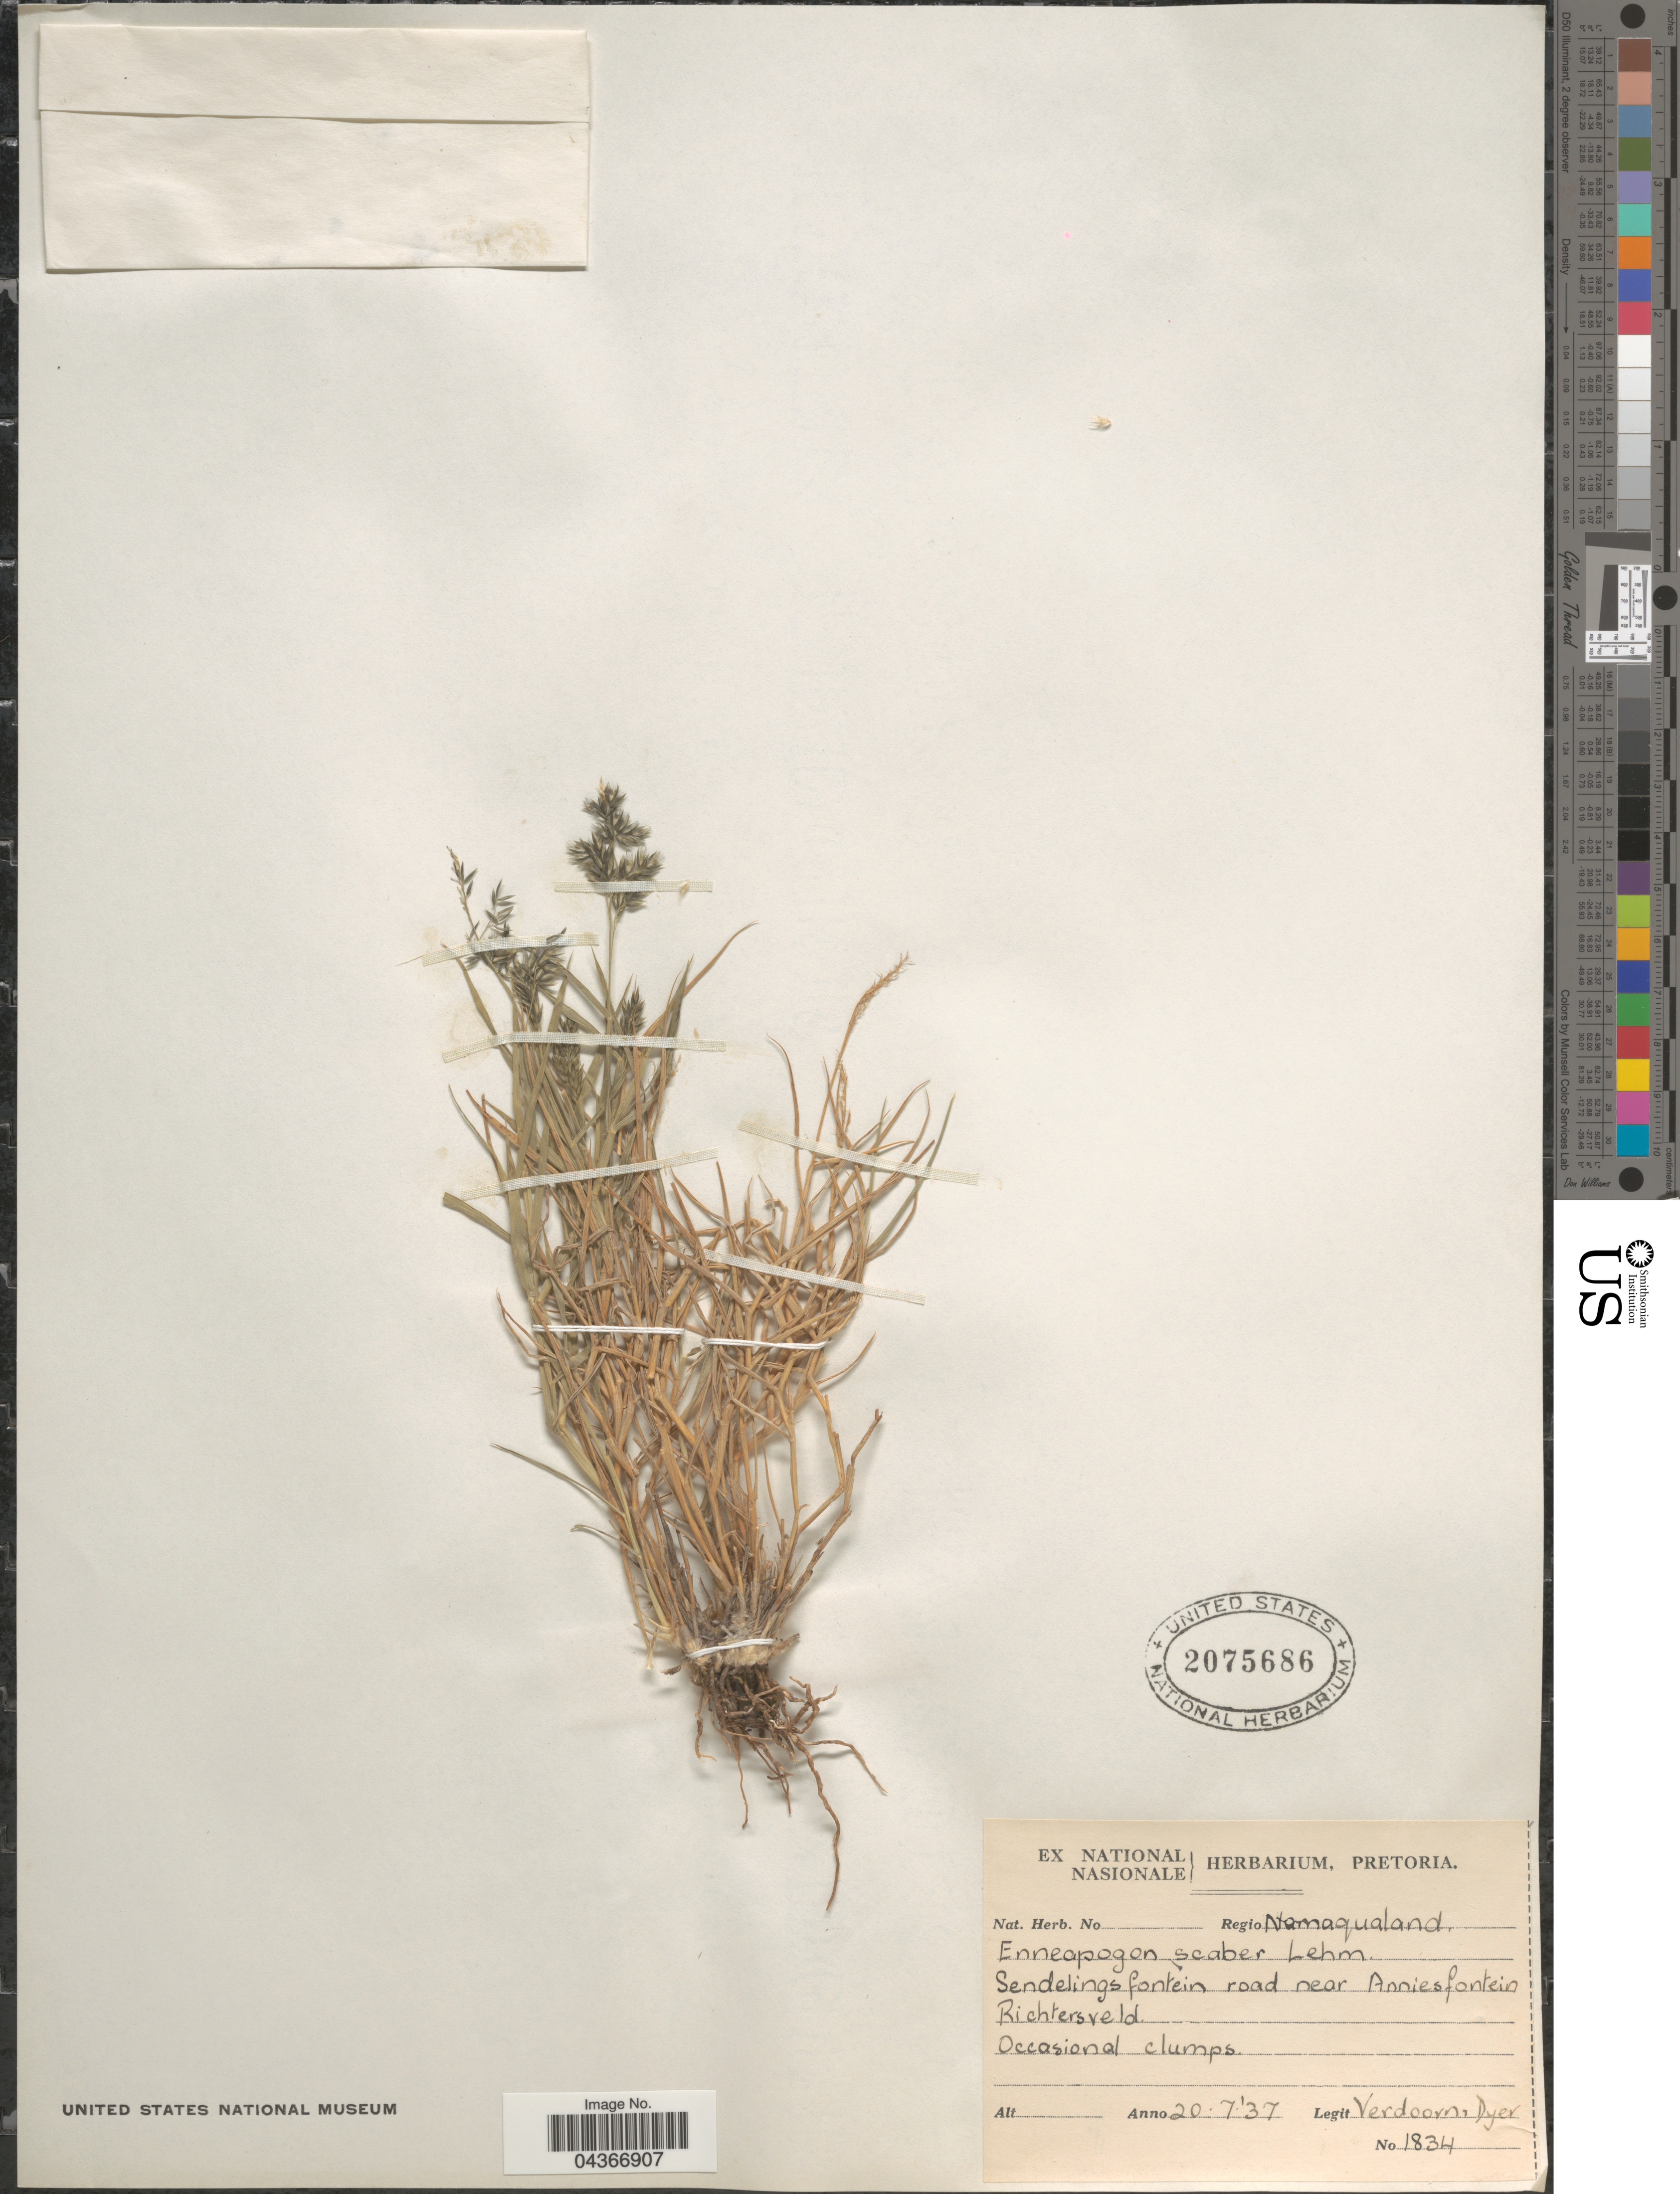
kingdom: Plantae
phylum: Tracheophyta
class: Liliopsida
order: Poales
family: Poaceae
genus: Enneapogon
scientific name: Enneapogon scaber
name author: Lehm.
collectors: -. Verdoorn & Dyer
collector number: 1834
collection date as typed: Transcribed d/m/y: 20/7/37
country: South Africa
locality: Regio Namaqualand. Sendelingsfontein road near Anniesfontein. Richtersveld.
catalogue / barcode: US 2075686